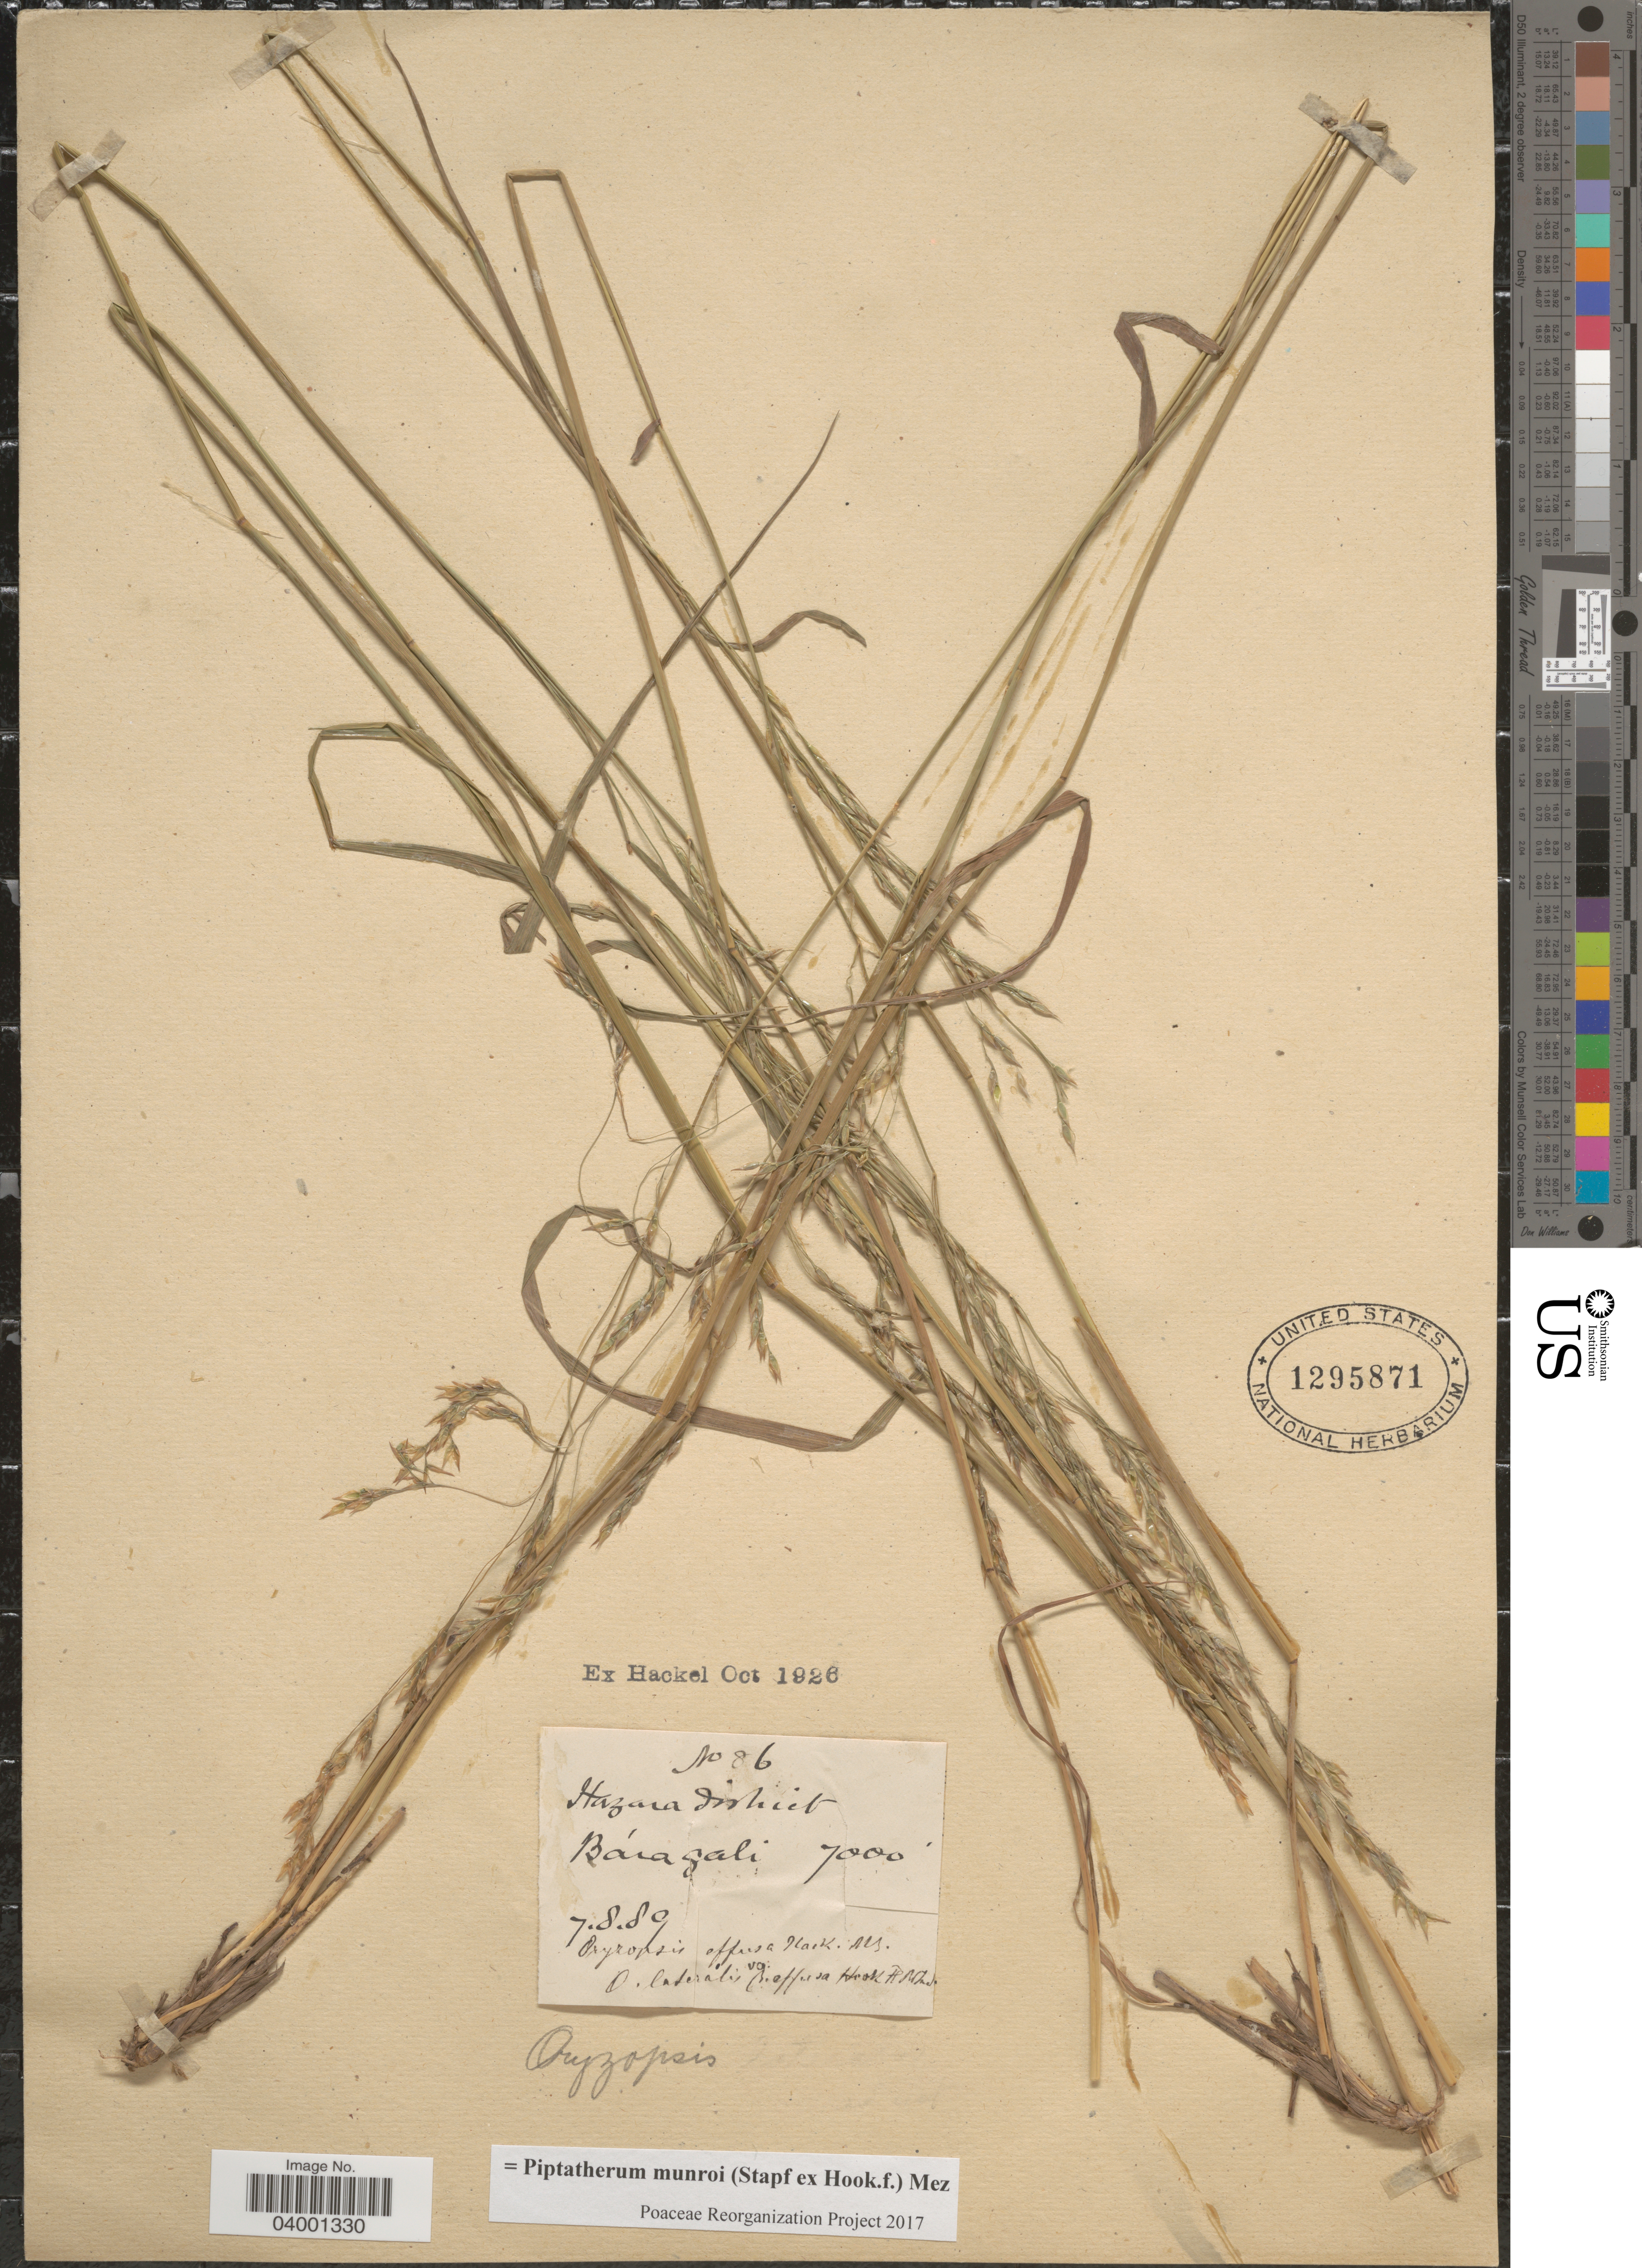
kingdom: Plantae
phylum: Tracheophyta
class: Liliopsida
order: Poales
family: Poaceae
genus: Piptatherum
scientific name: Piptatherum munroi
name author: (Stapf) Mez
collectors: ex herb. E. Hackel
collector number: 86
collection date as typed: Transcribed d/m/y: 7/8/89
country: Pakistan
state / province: Khyber Pakhtunkhwa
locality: Hazara district. Báragali.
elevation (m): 2134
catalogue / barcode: US 1295871